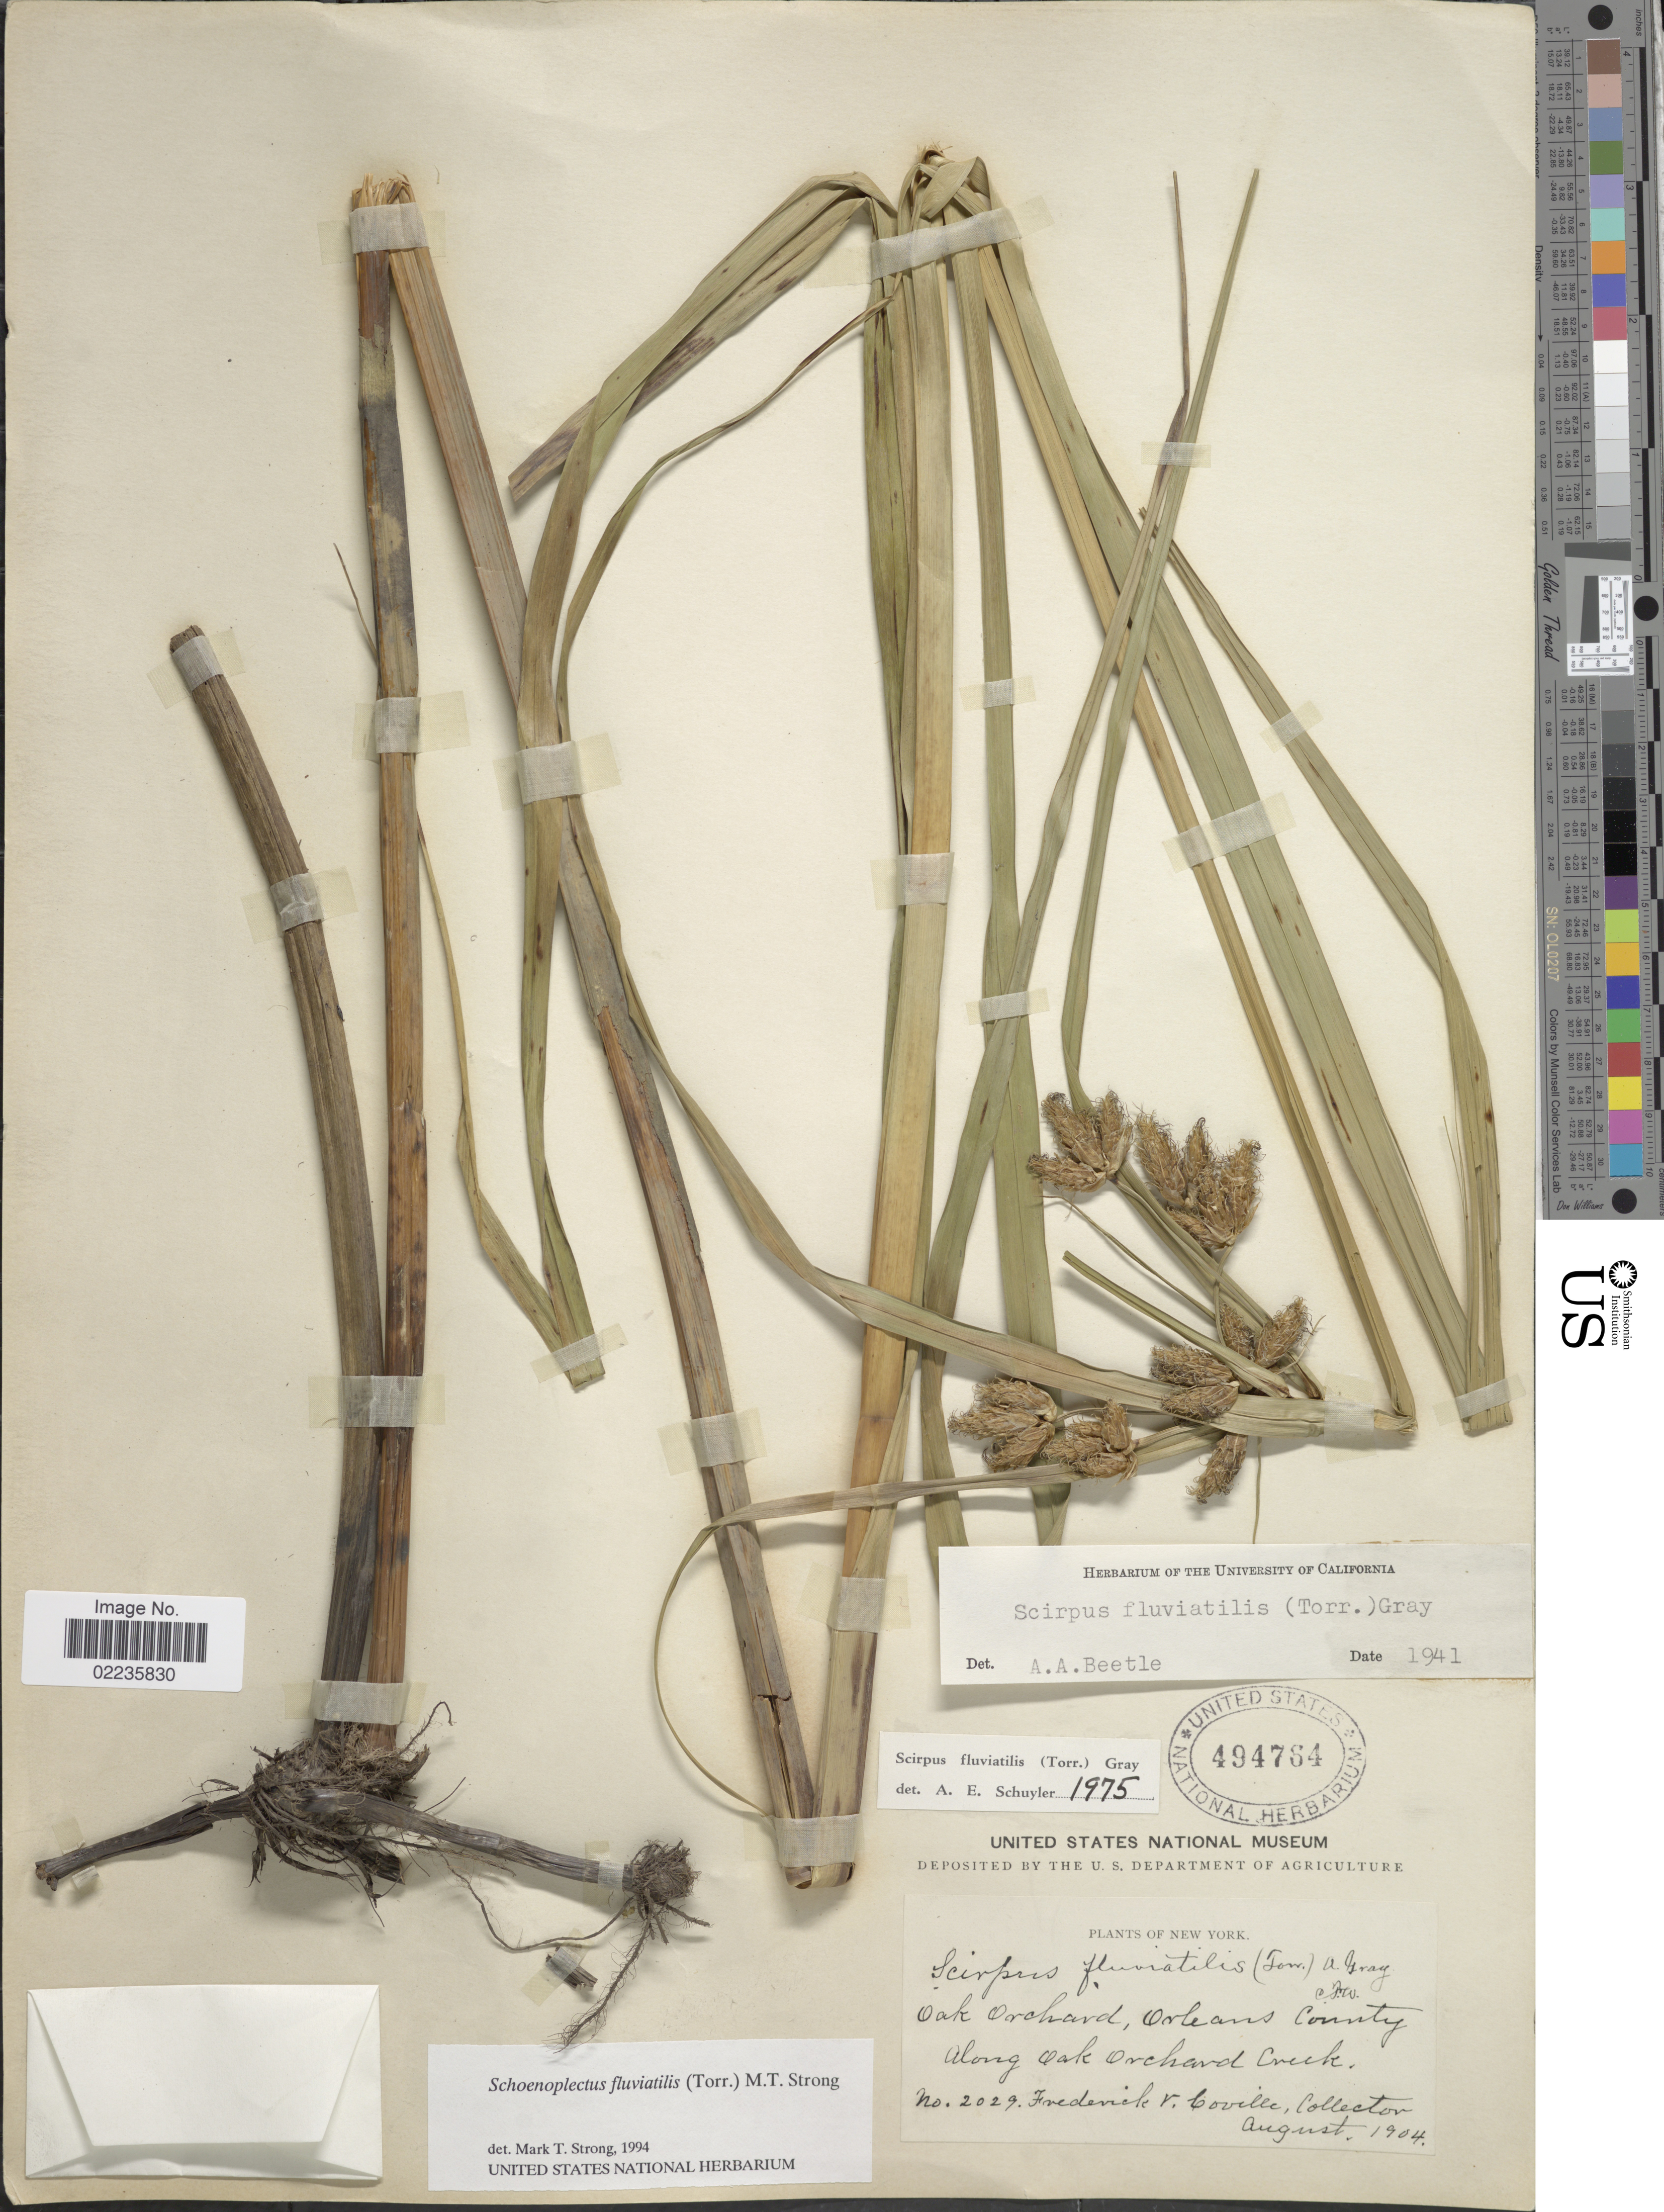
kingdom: Plantae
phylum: Tracheophyta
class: Liliopsida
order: Poales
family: Cyperaceae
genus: Bolboschoenus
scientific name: Bolboschoenus fluviatilis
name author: (Torr.) Soják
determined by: Strong, M. T., (US), Smithsonian Institution - National Museum of Natural History (UNITED STATES)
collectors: F. V. Coville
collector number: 2029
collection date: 1904-08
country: United States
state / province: New York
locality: Oak Orchard, Orleans County. Along Oak Orchard Creek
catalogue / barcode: US 494764